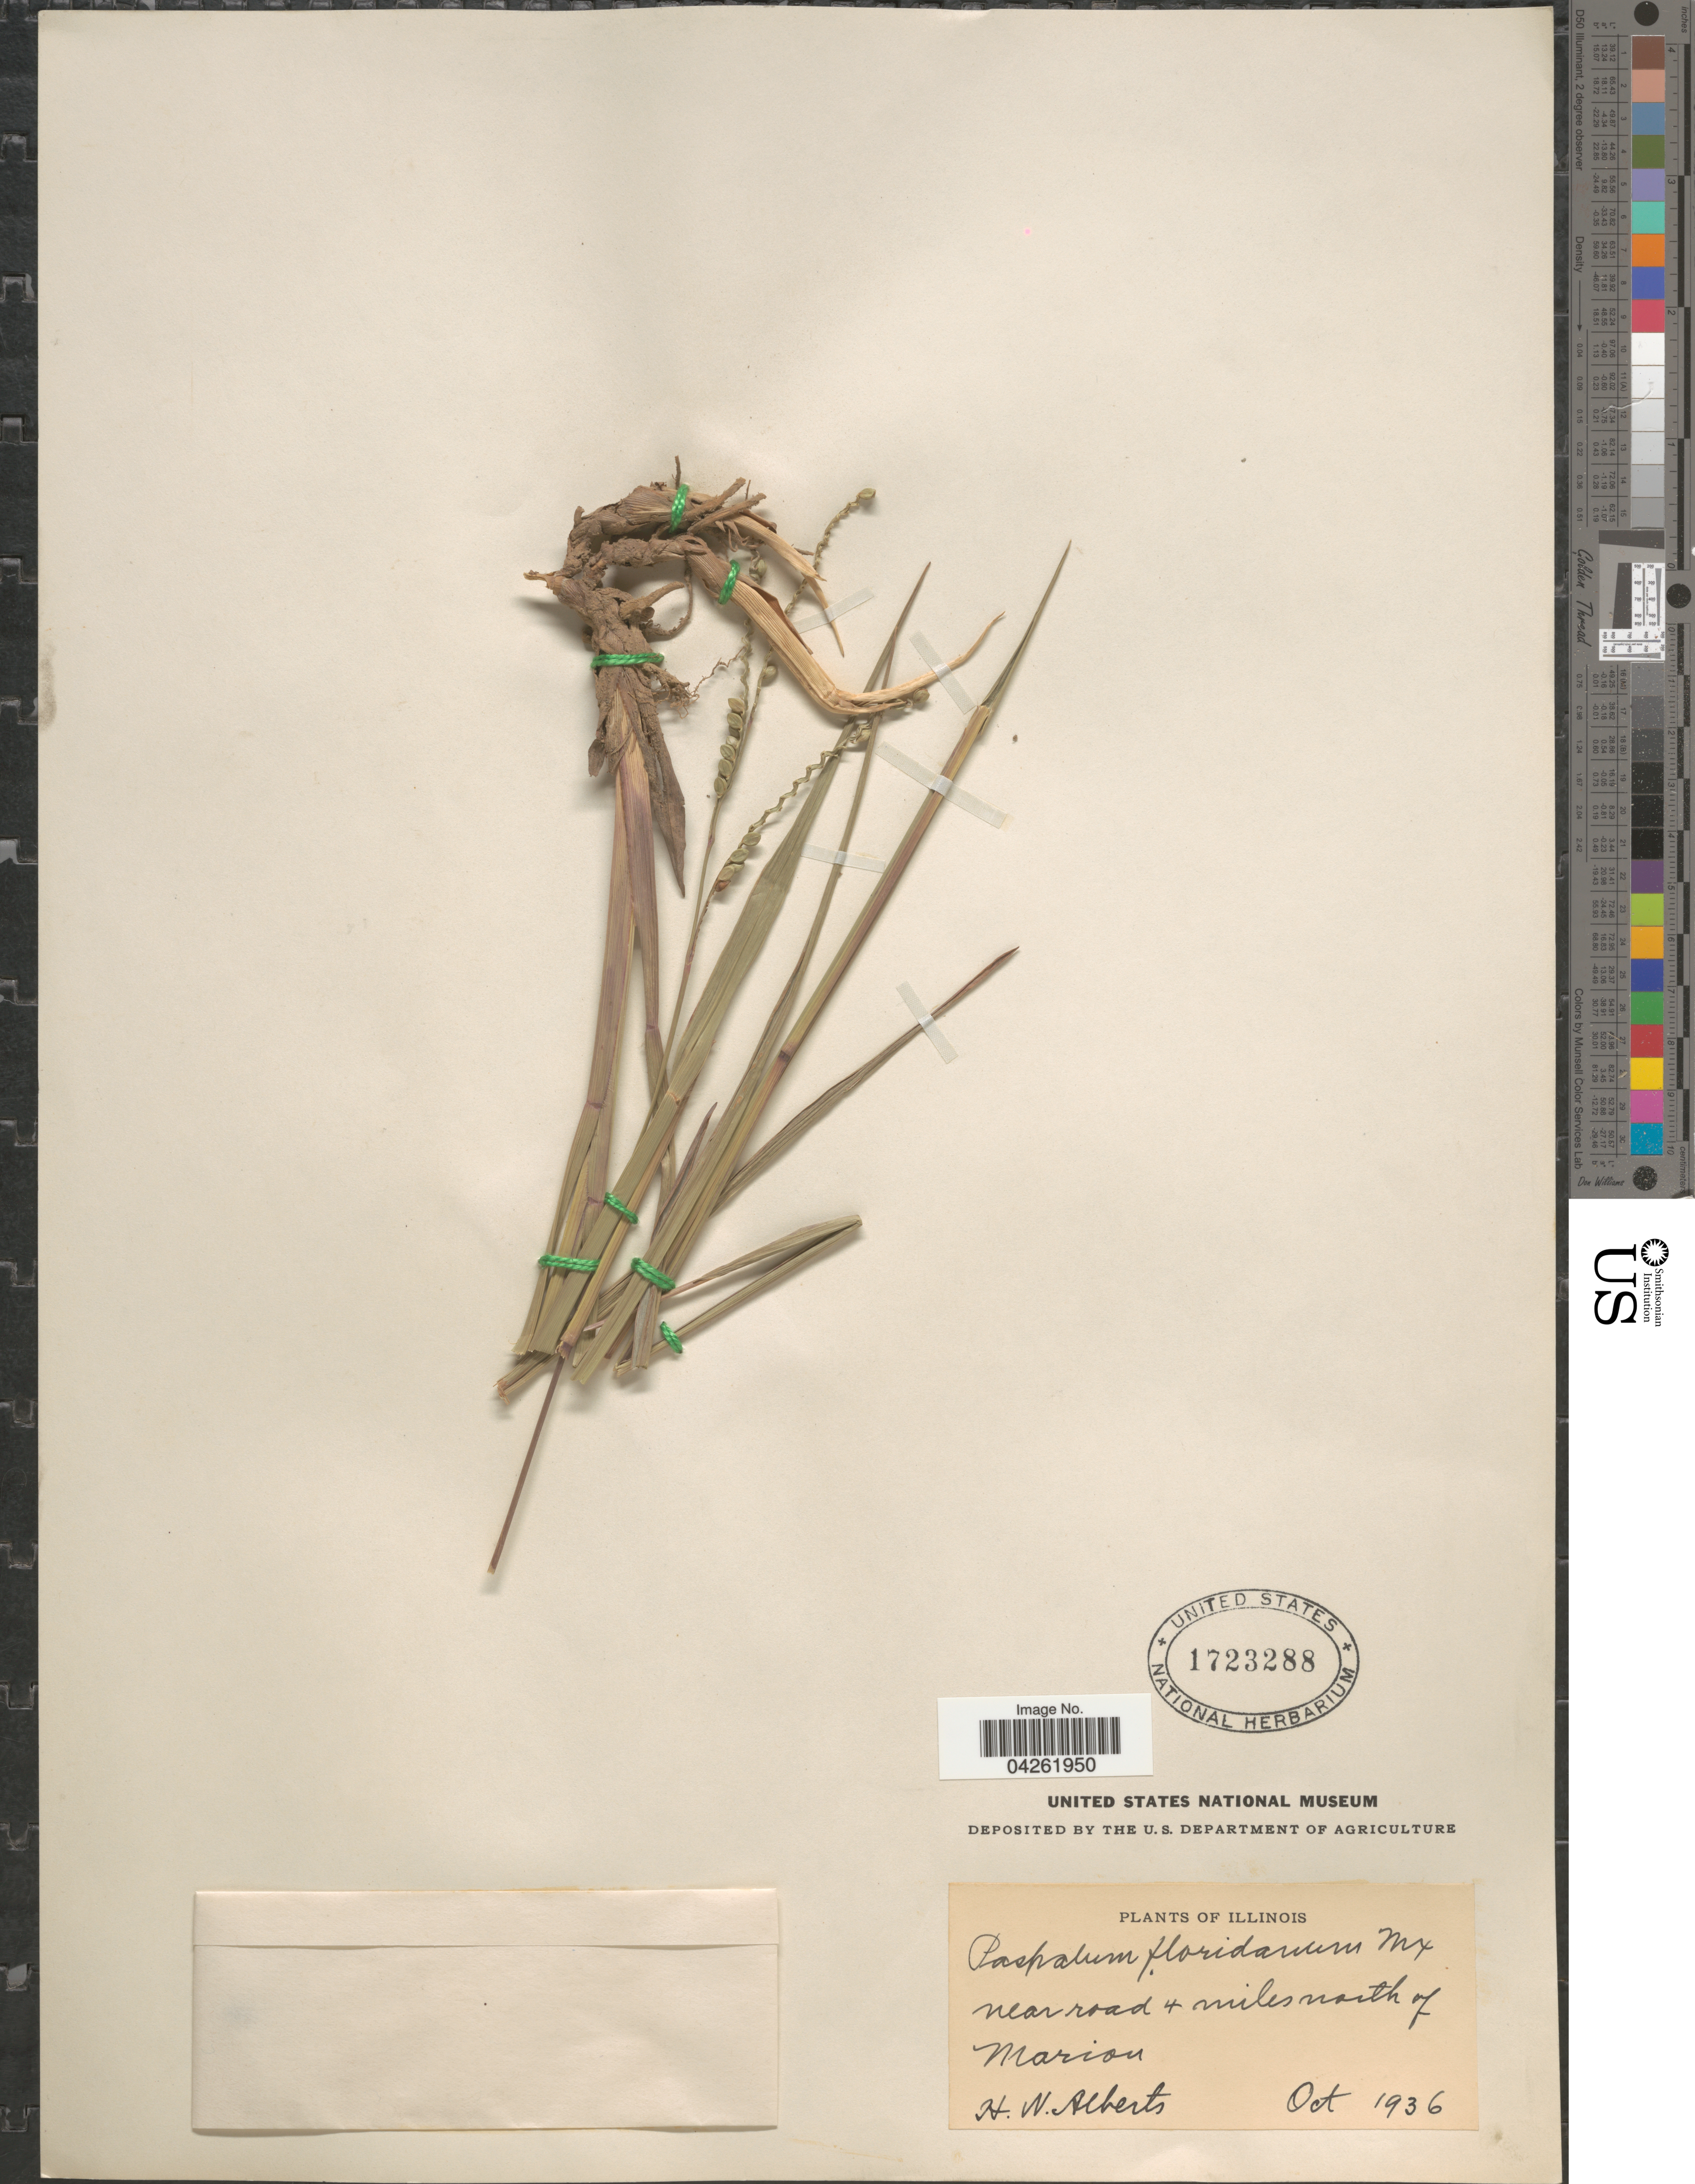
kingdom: Plantae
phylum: Tracheophyta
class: Liliopsida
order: Poales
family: Poaceae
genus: Paspalum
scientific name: Paspalum floridanum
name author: Michx.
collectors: H. W. Alberts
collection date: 1936-10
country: United States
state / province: Illinois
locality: Near road 4 miles north of Marion.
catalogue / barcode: US 1723288